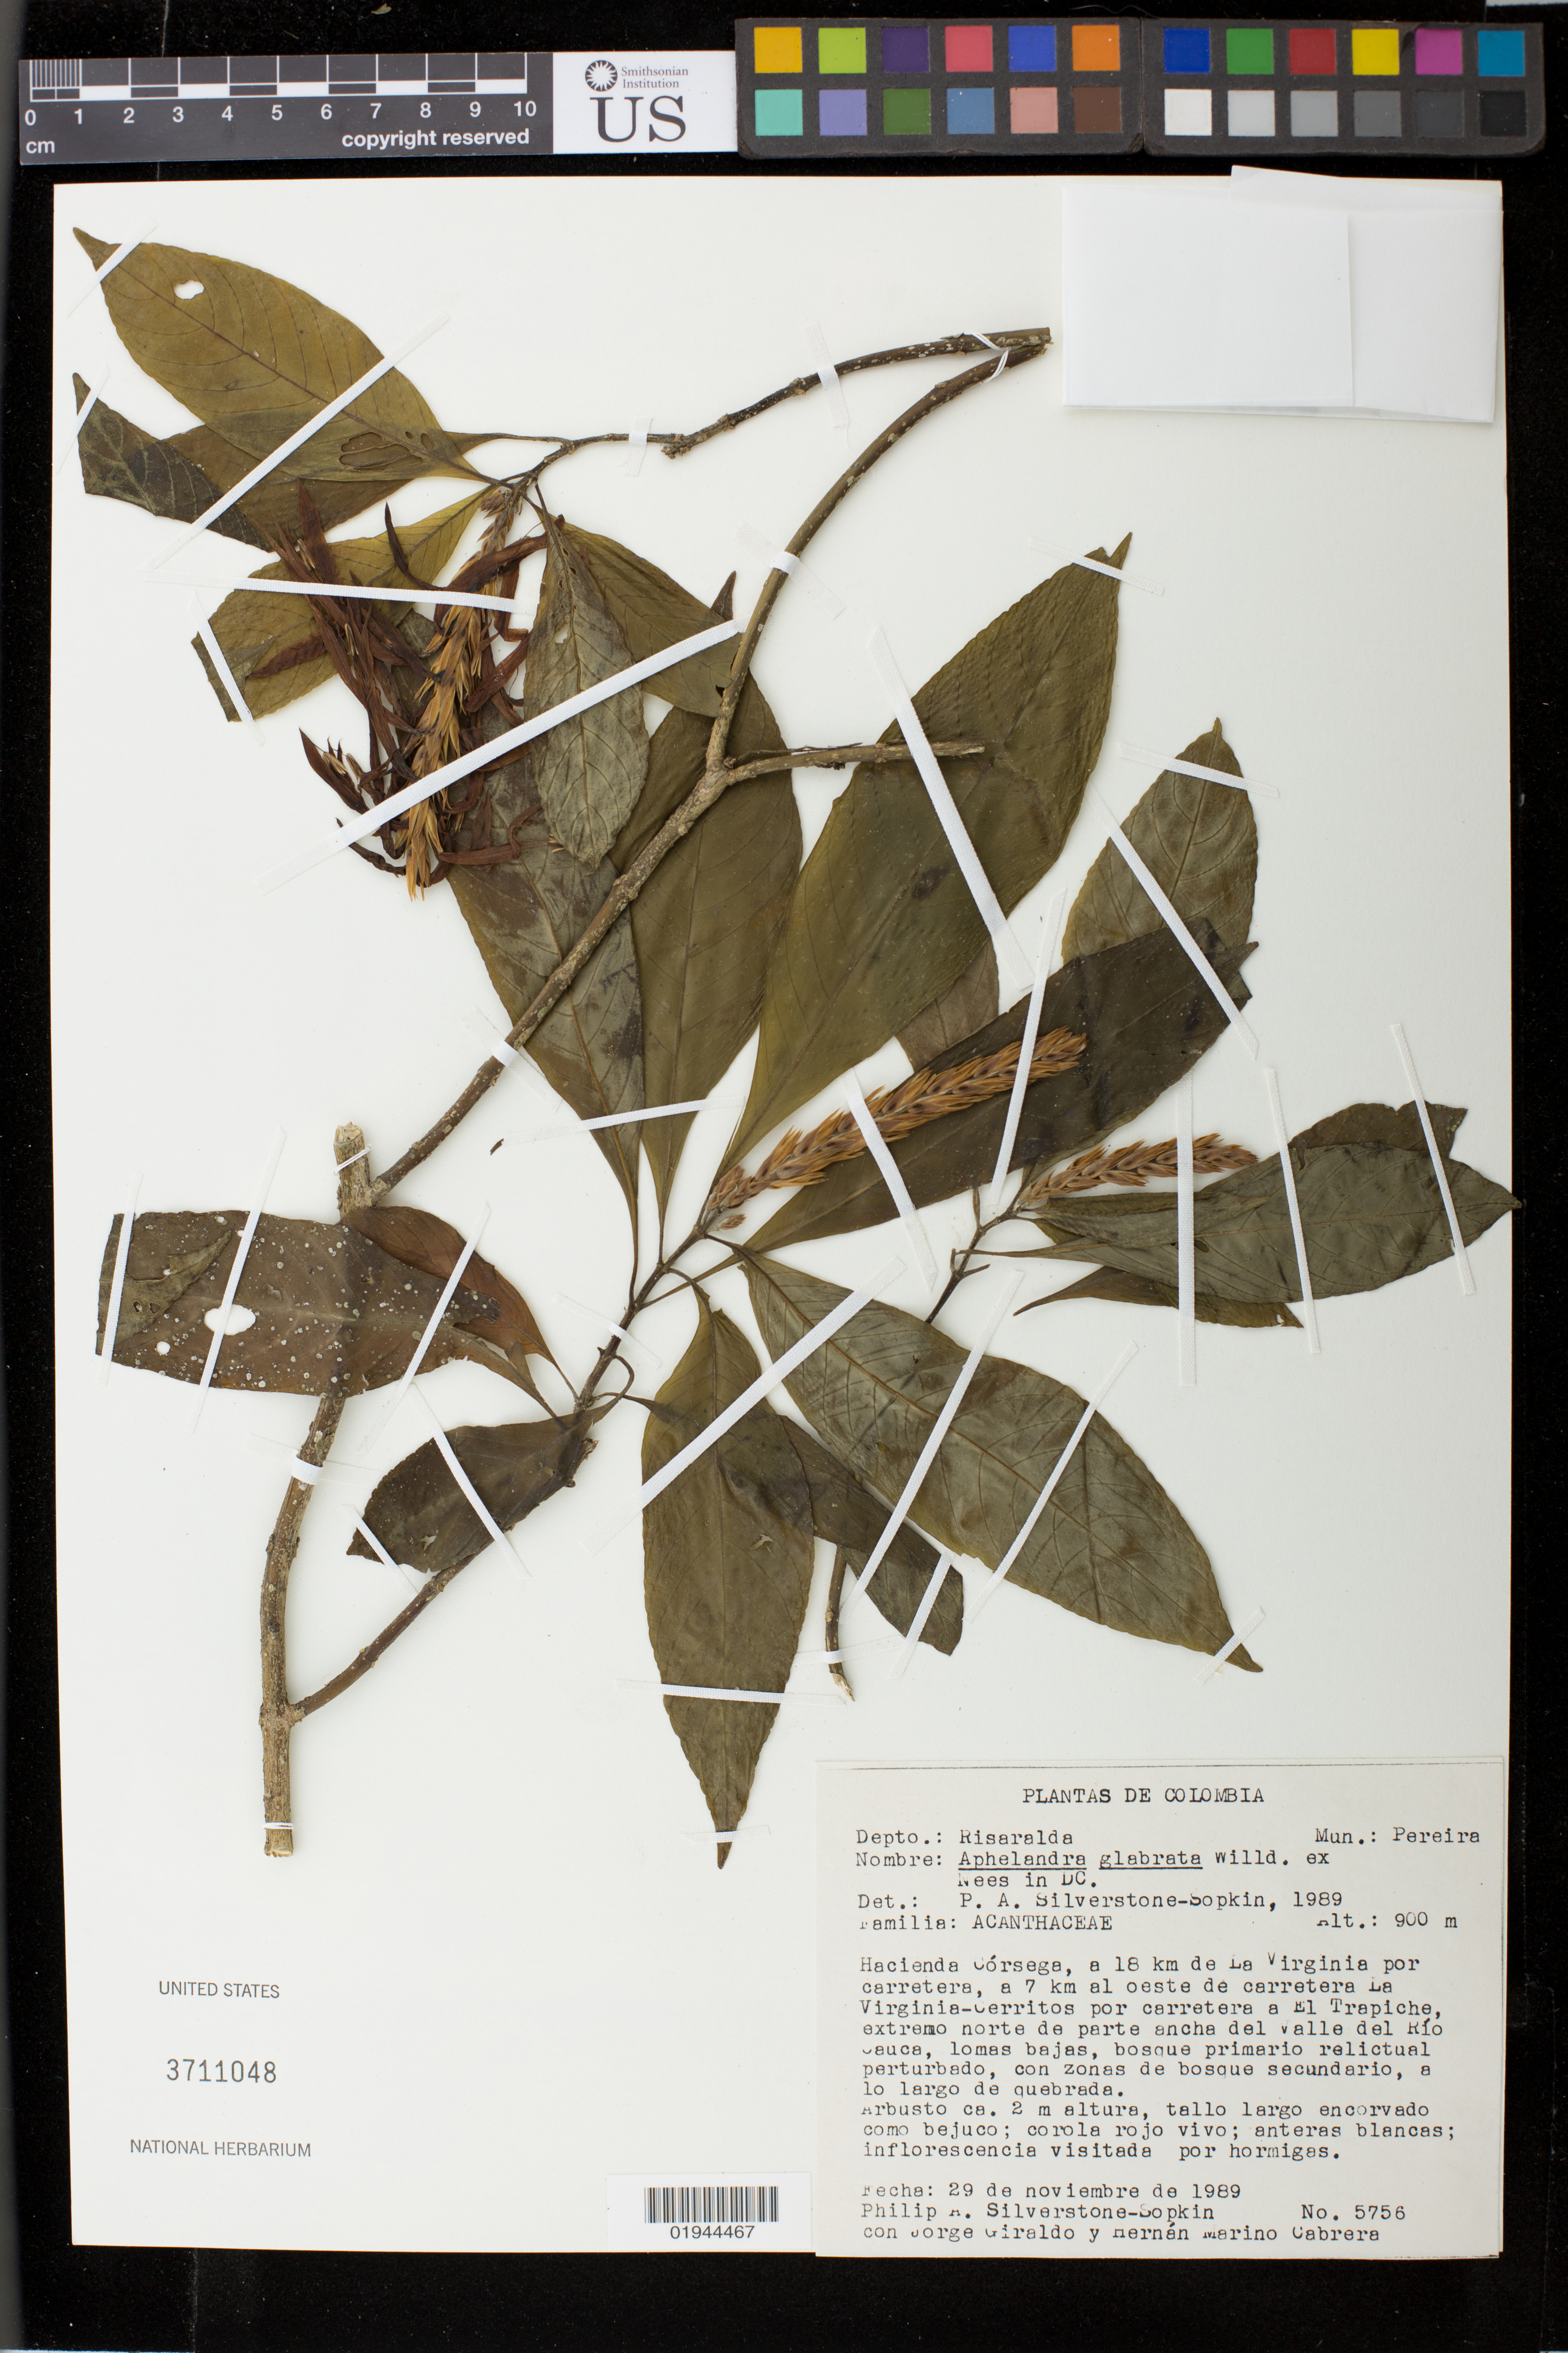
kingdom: Plantae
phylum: Tracheophyta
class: Magnoliopsida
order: Lamiales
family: Acanthaceae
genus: Aphelandra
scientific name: Aphelandra glabrata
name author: Willd. ex Nees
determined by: Silverstone-Sopkin, P. A.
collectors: P. A. Silverstone-Sopkin, J. Giraldo & H. Cabrera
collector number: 5756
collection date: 1989-11-29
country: Colombia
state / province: Risaralda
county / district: Pereira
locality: Hacienda Corsega, a 18 km de La Virginia por carretera, a 7 km al oeste de carretera La Virginia-Cerritos por carretera a El Trapiche, extremo norte de parte ancha del Valle del Rio Cauca, a lo largo de quebrada.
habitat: Lomas bajas, bosque primario relictual perturbado, con zonas de bosque secundario.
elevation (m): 900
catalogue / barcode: US 3711048